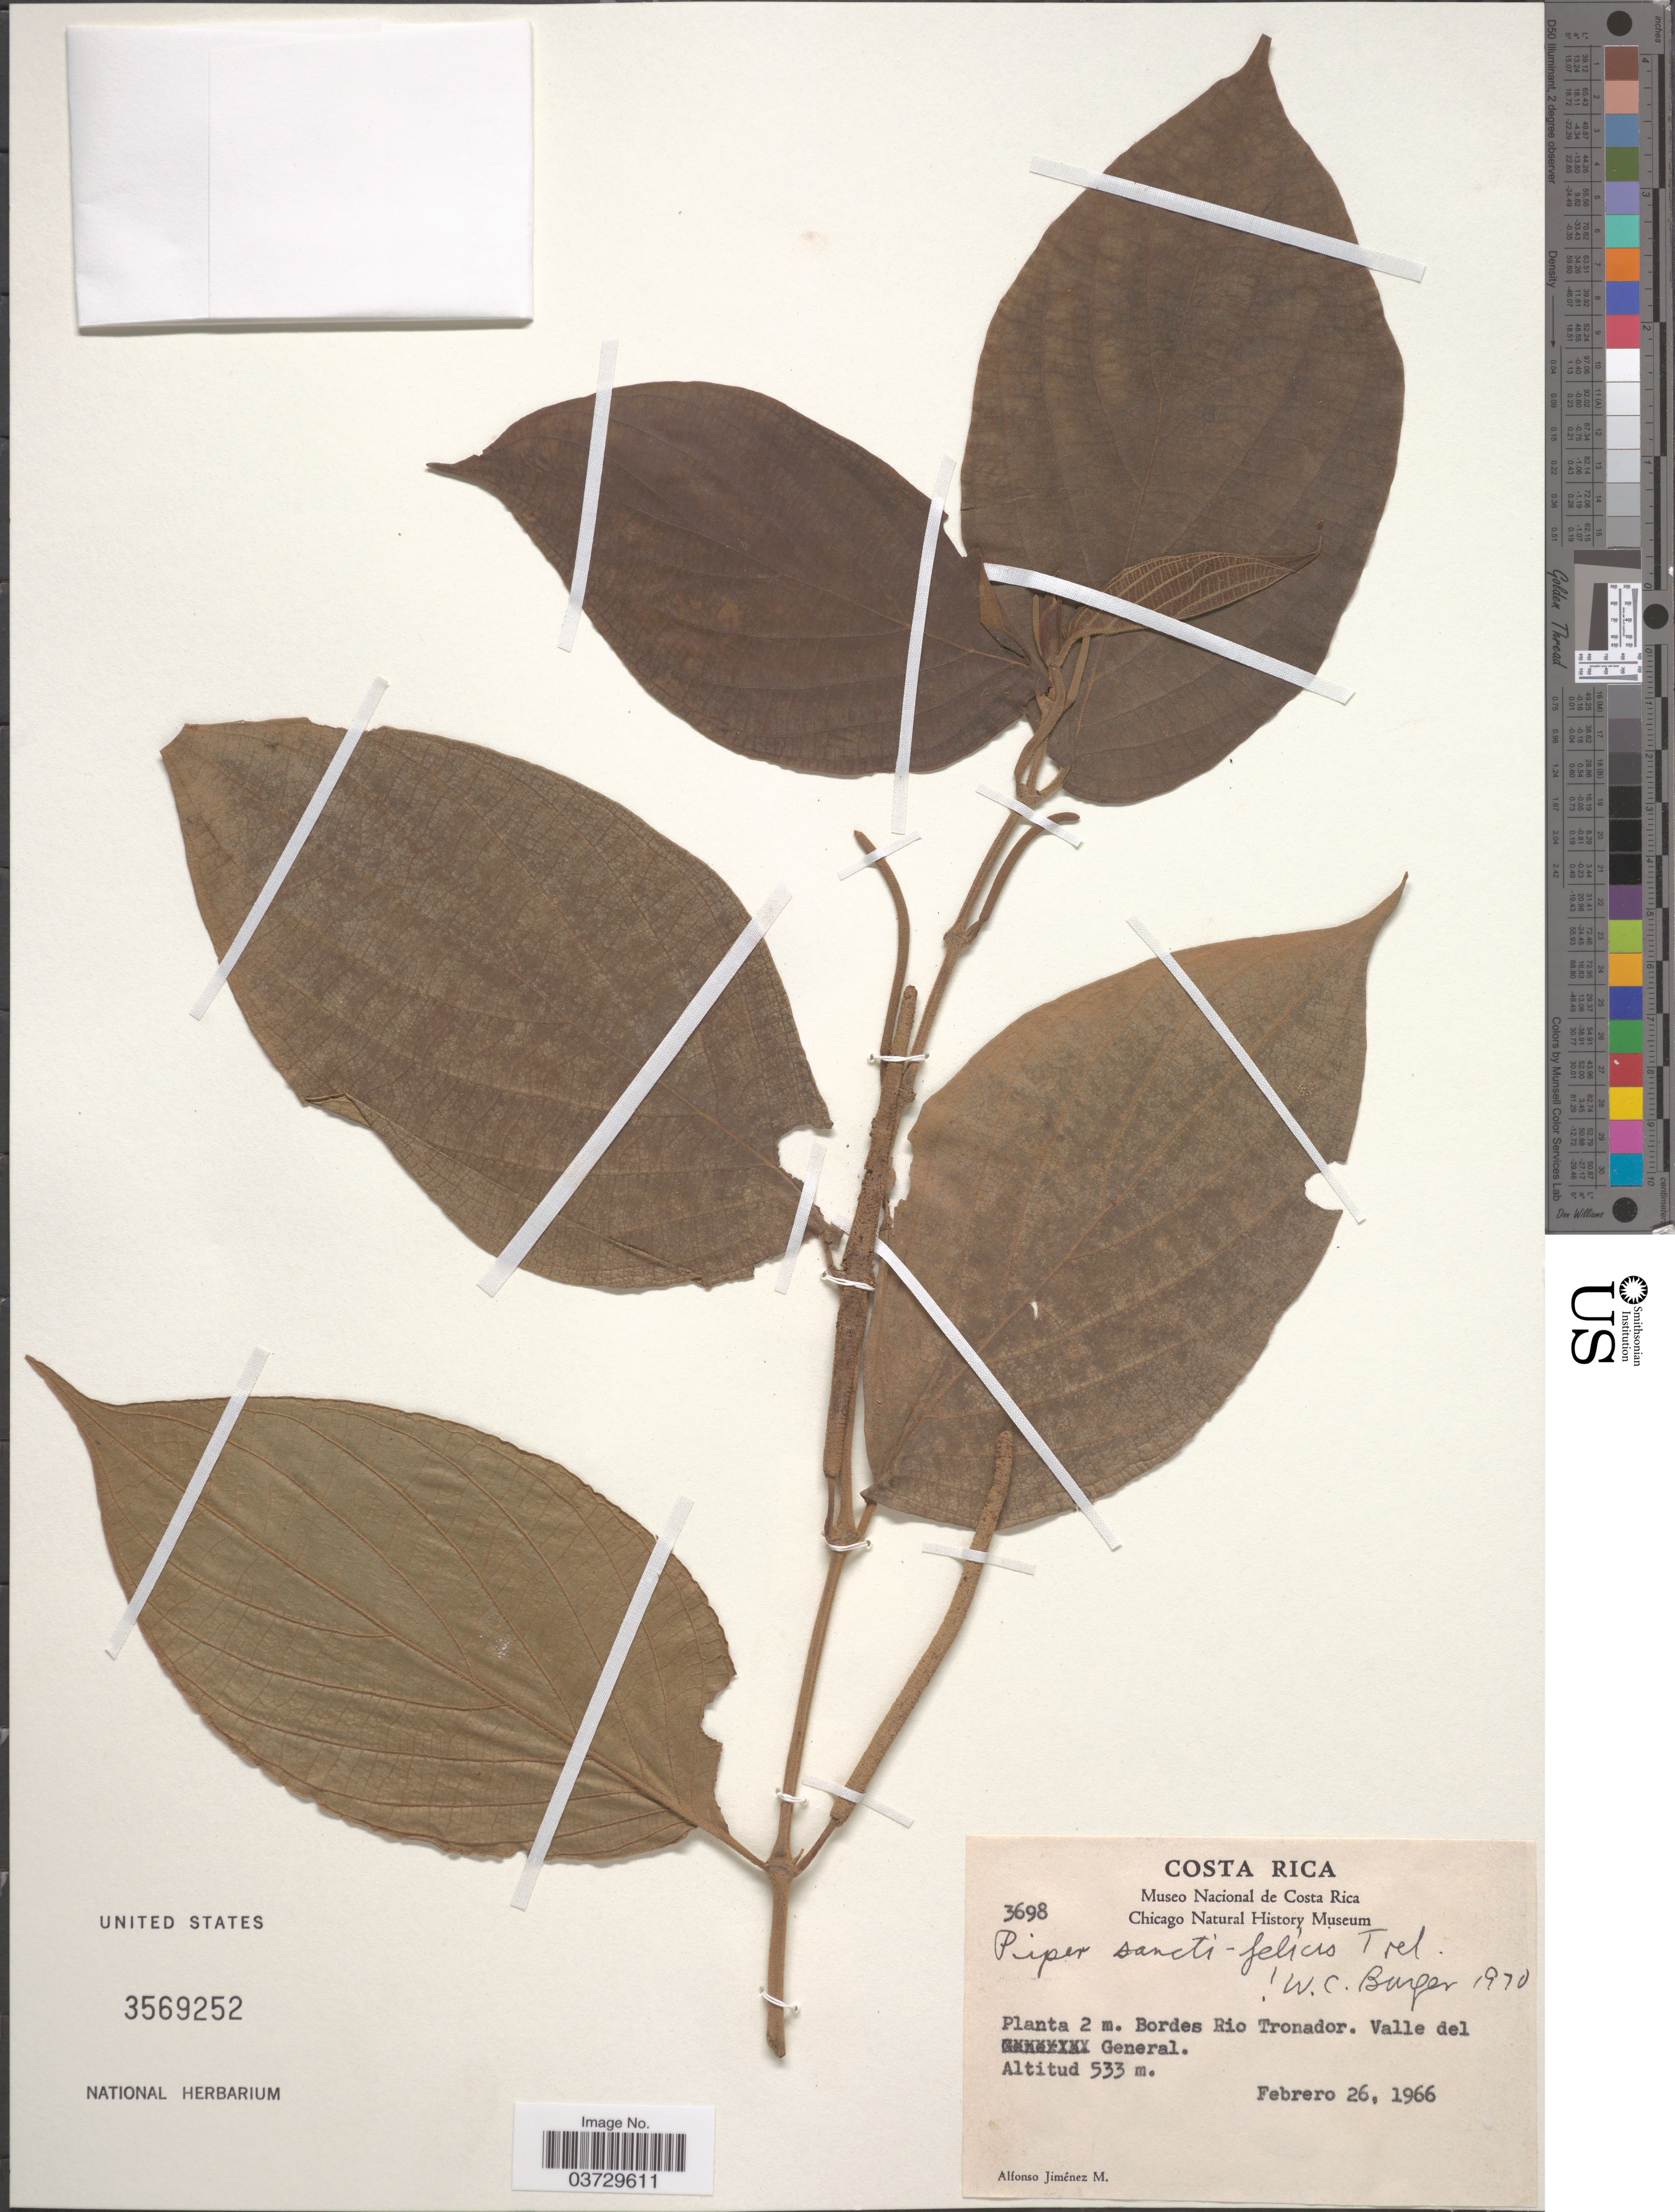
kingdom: Plantae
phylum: Tracheophyta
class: Magnoliopsida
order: Piperales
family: Piperaceae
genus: Piper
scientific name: Piper sancti-felicis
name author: Trel.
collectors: A. Jimenez M.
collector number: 3698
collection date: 1966-02-26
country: Costa Rica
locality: Bordes Rio Tronador. Valle del General.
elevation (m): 533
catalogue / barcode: US 3569252